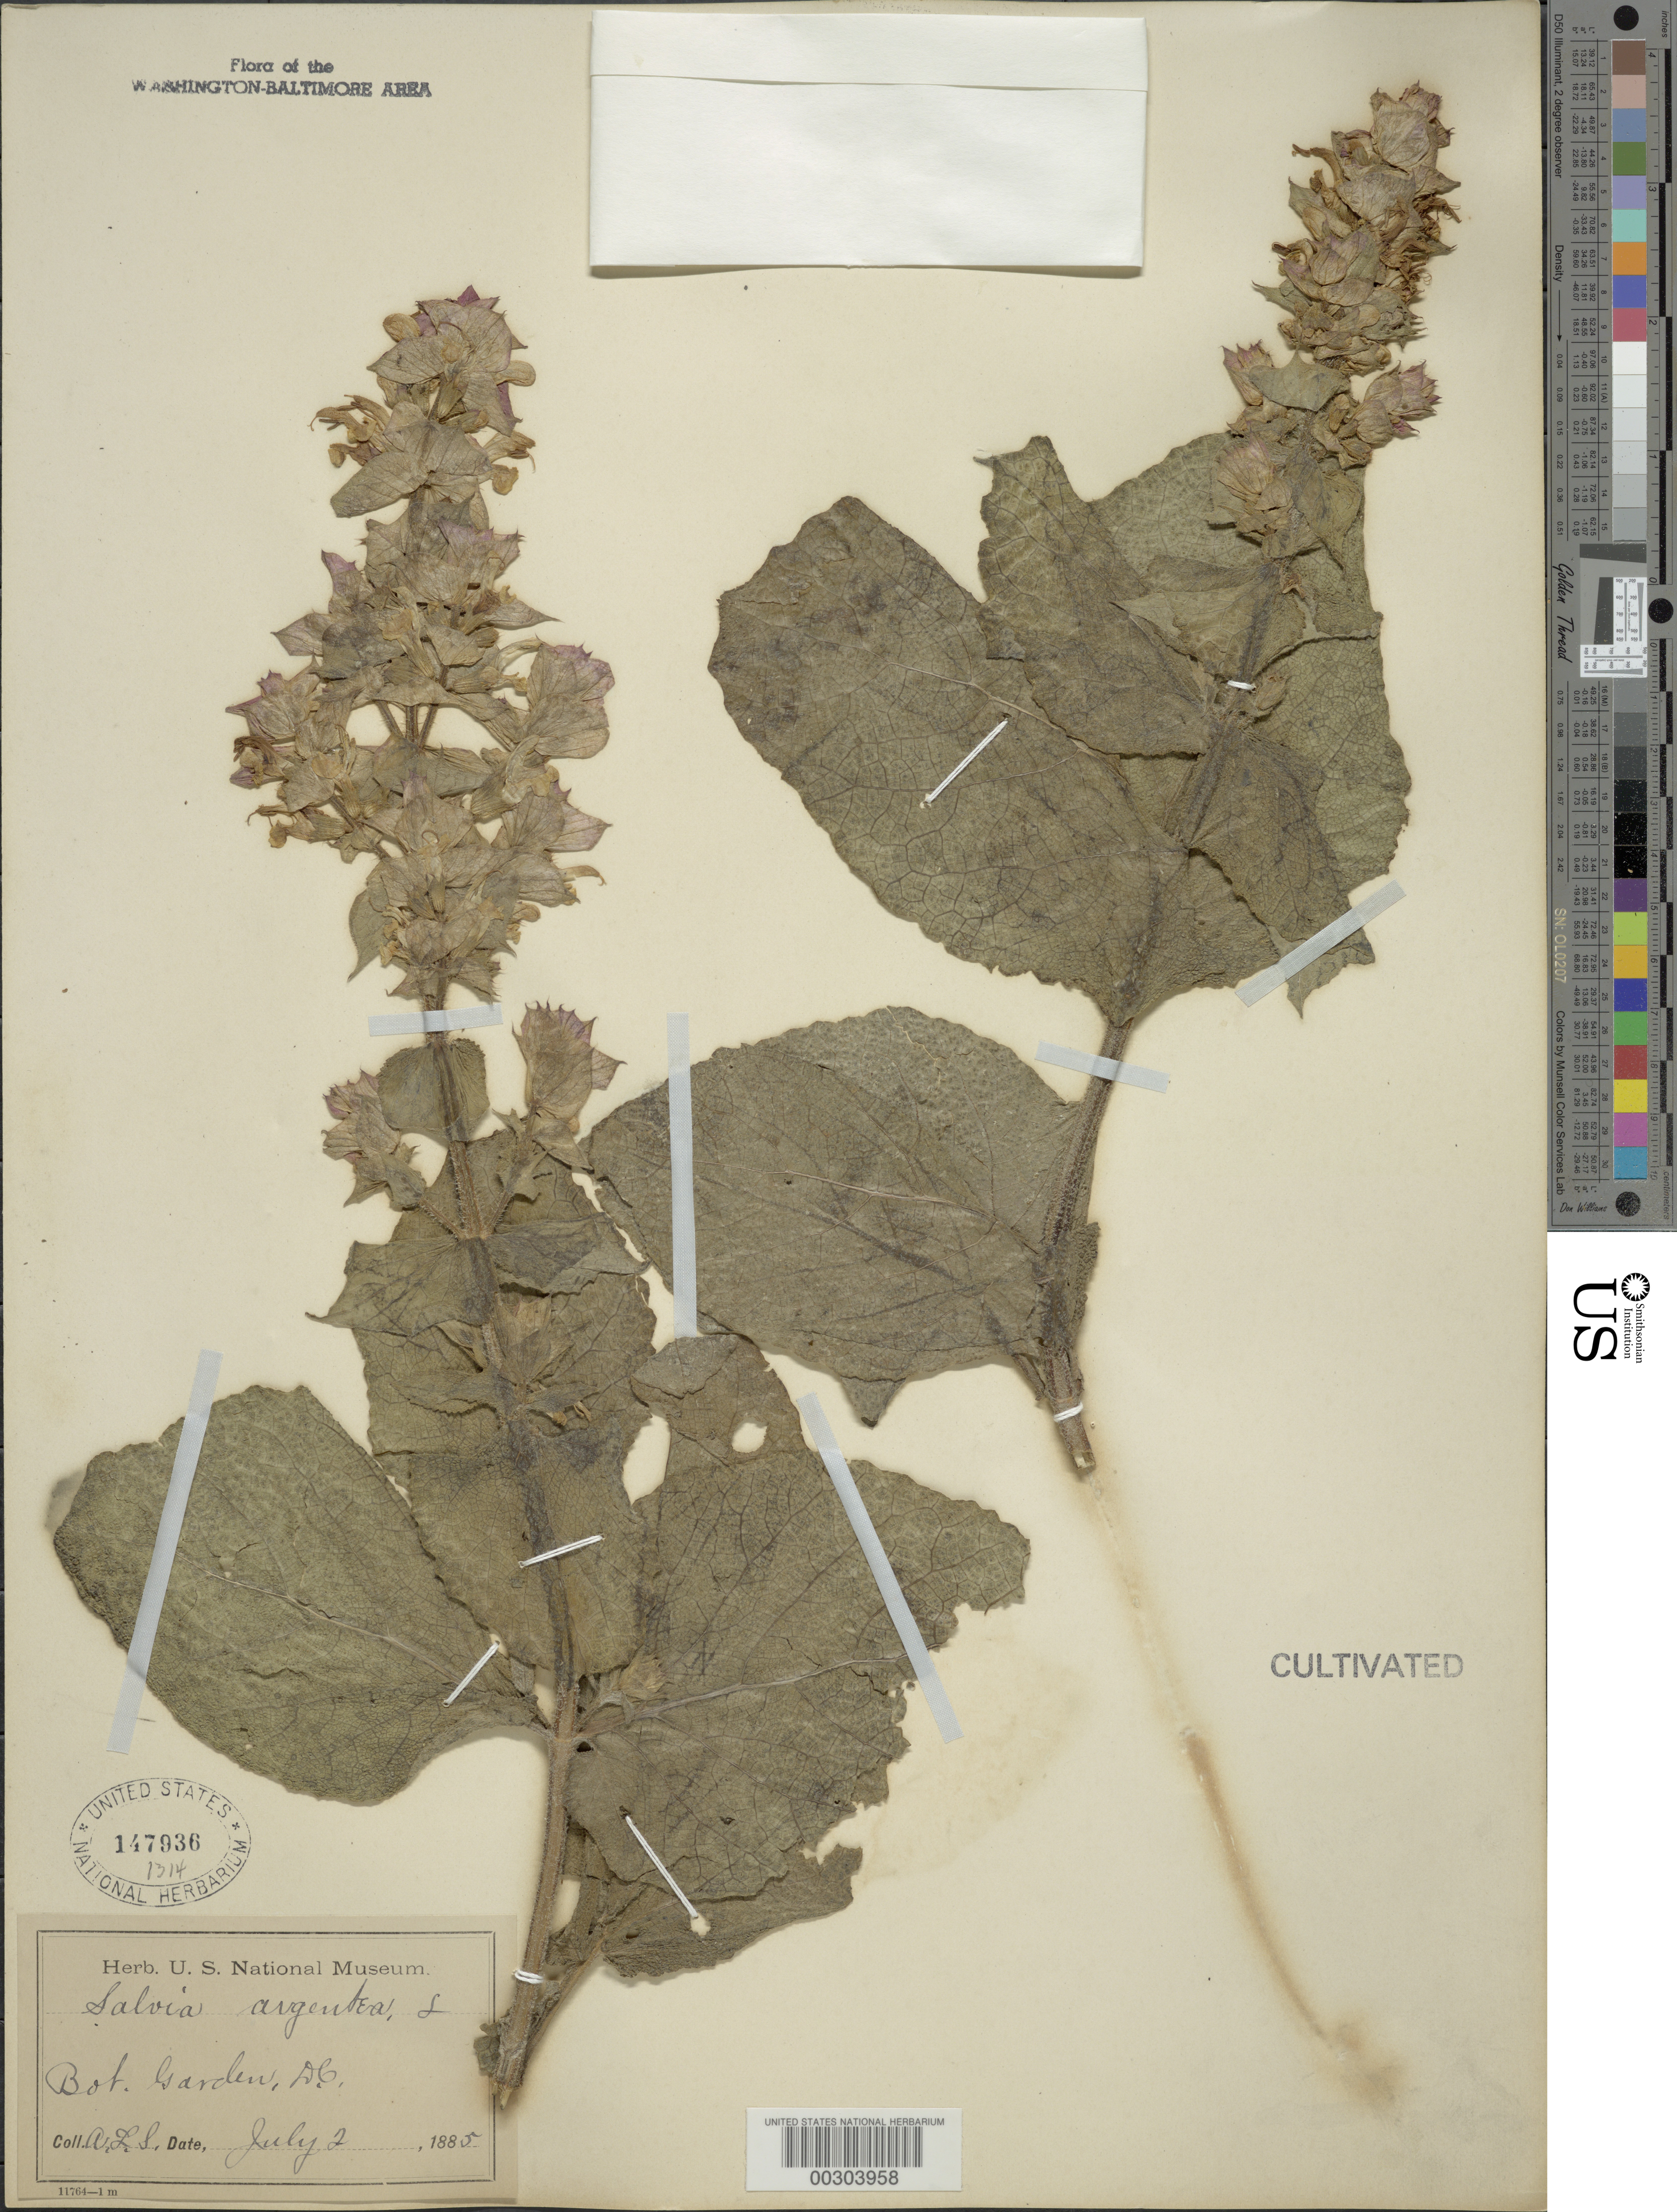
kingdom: Plantae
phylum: Tracheophyta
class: Magnoliopsida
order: Lamiales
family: Lamiaceae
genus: Salvia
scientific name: Salvia argentea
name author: L.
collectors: A. L. Schott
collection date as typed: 1885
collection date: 1885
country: United States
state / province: District of Columbia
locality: Botanical Gardens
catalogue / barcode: US 147936